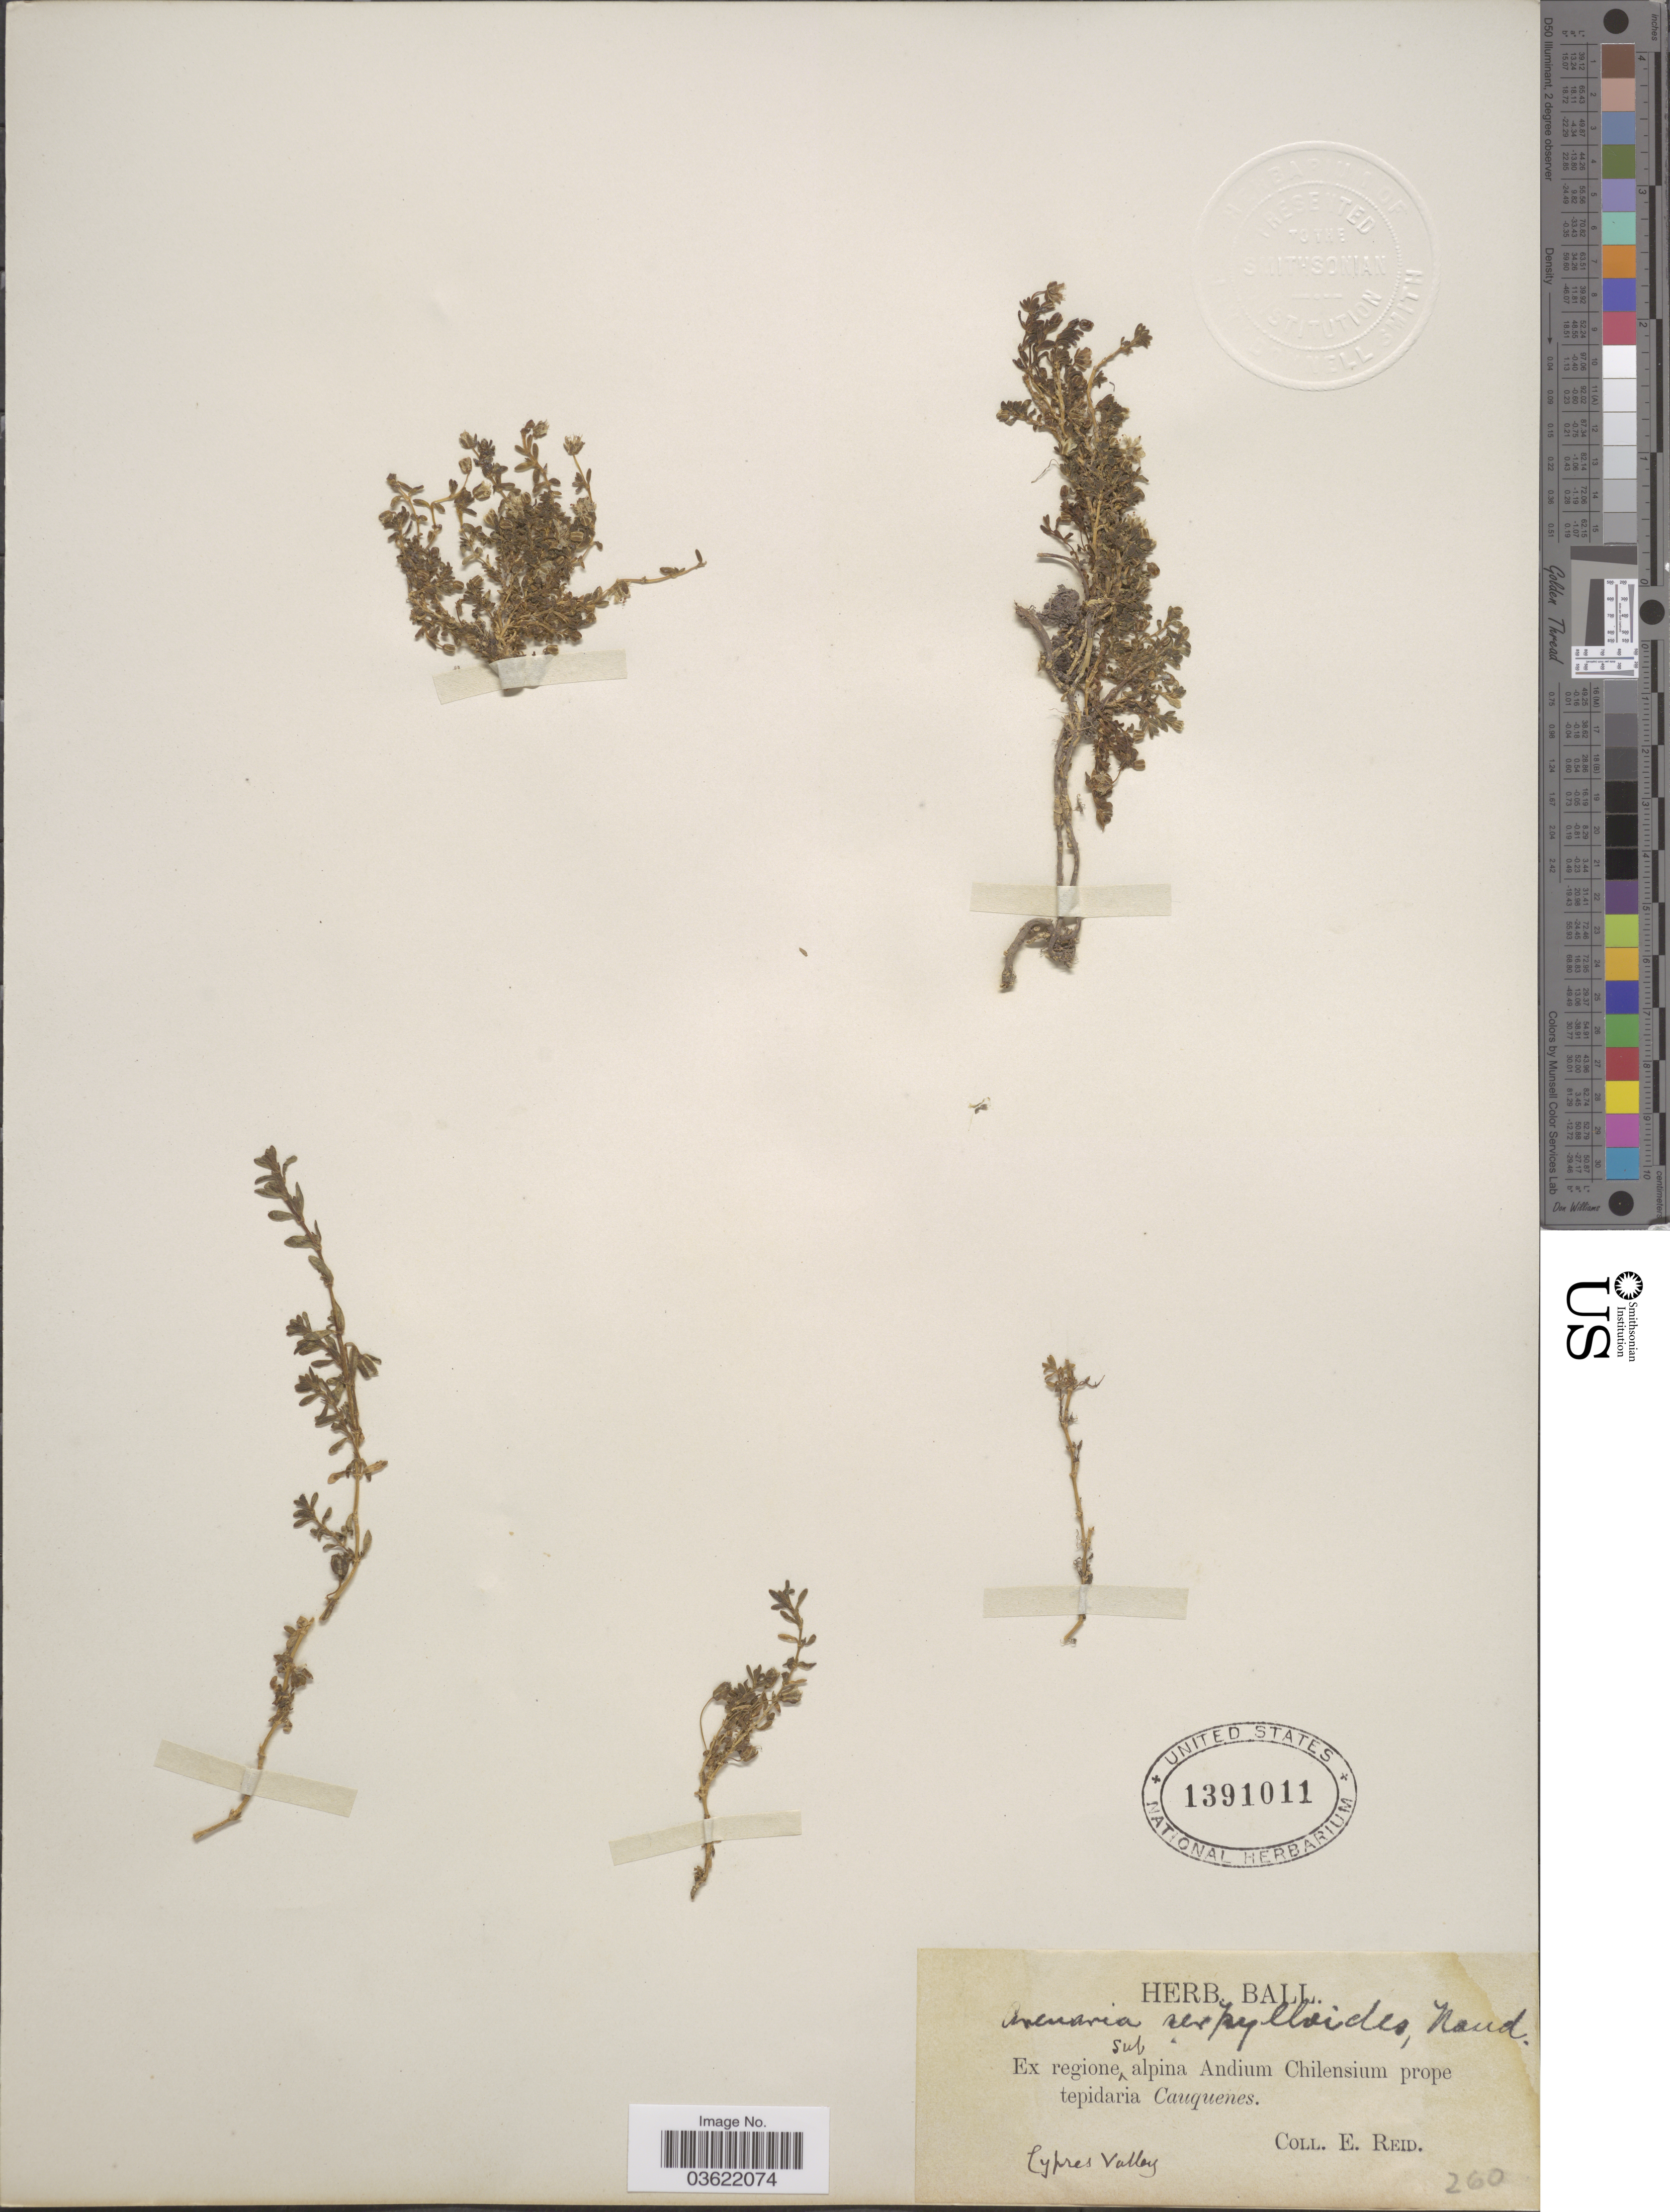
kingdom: Plantae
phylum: Tracheophyta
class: Magnoliopsida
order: Caryophyllales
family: Caryophyllaceae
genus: Arenaria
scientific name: Arenaria serpylloides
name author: Gay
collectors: E. Reid.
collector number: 260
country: Chile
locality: Ex region sub alpine Andium Chilensium prope tepidaria Cauquences. Cypres Valley.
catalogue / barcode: US 1391011